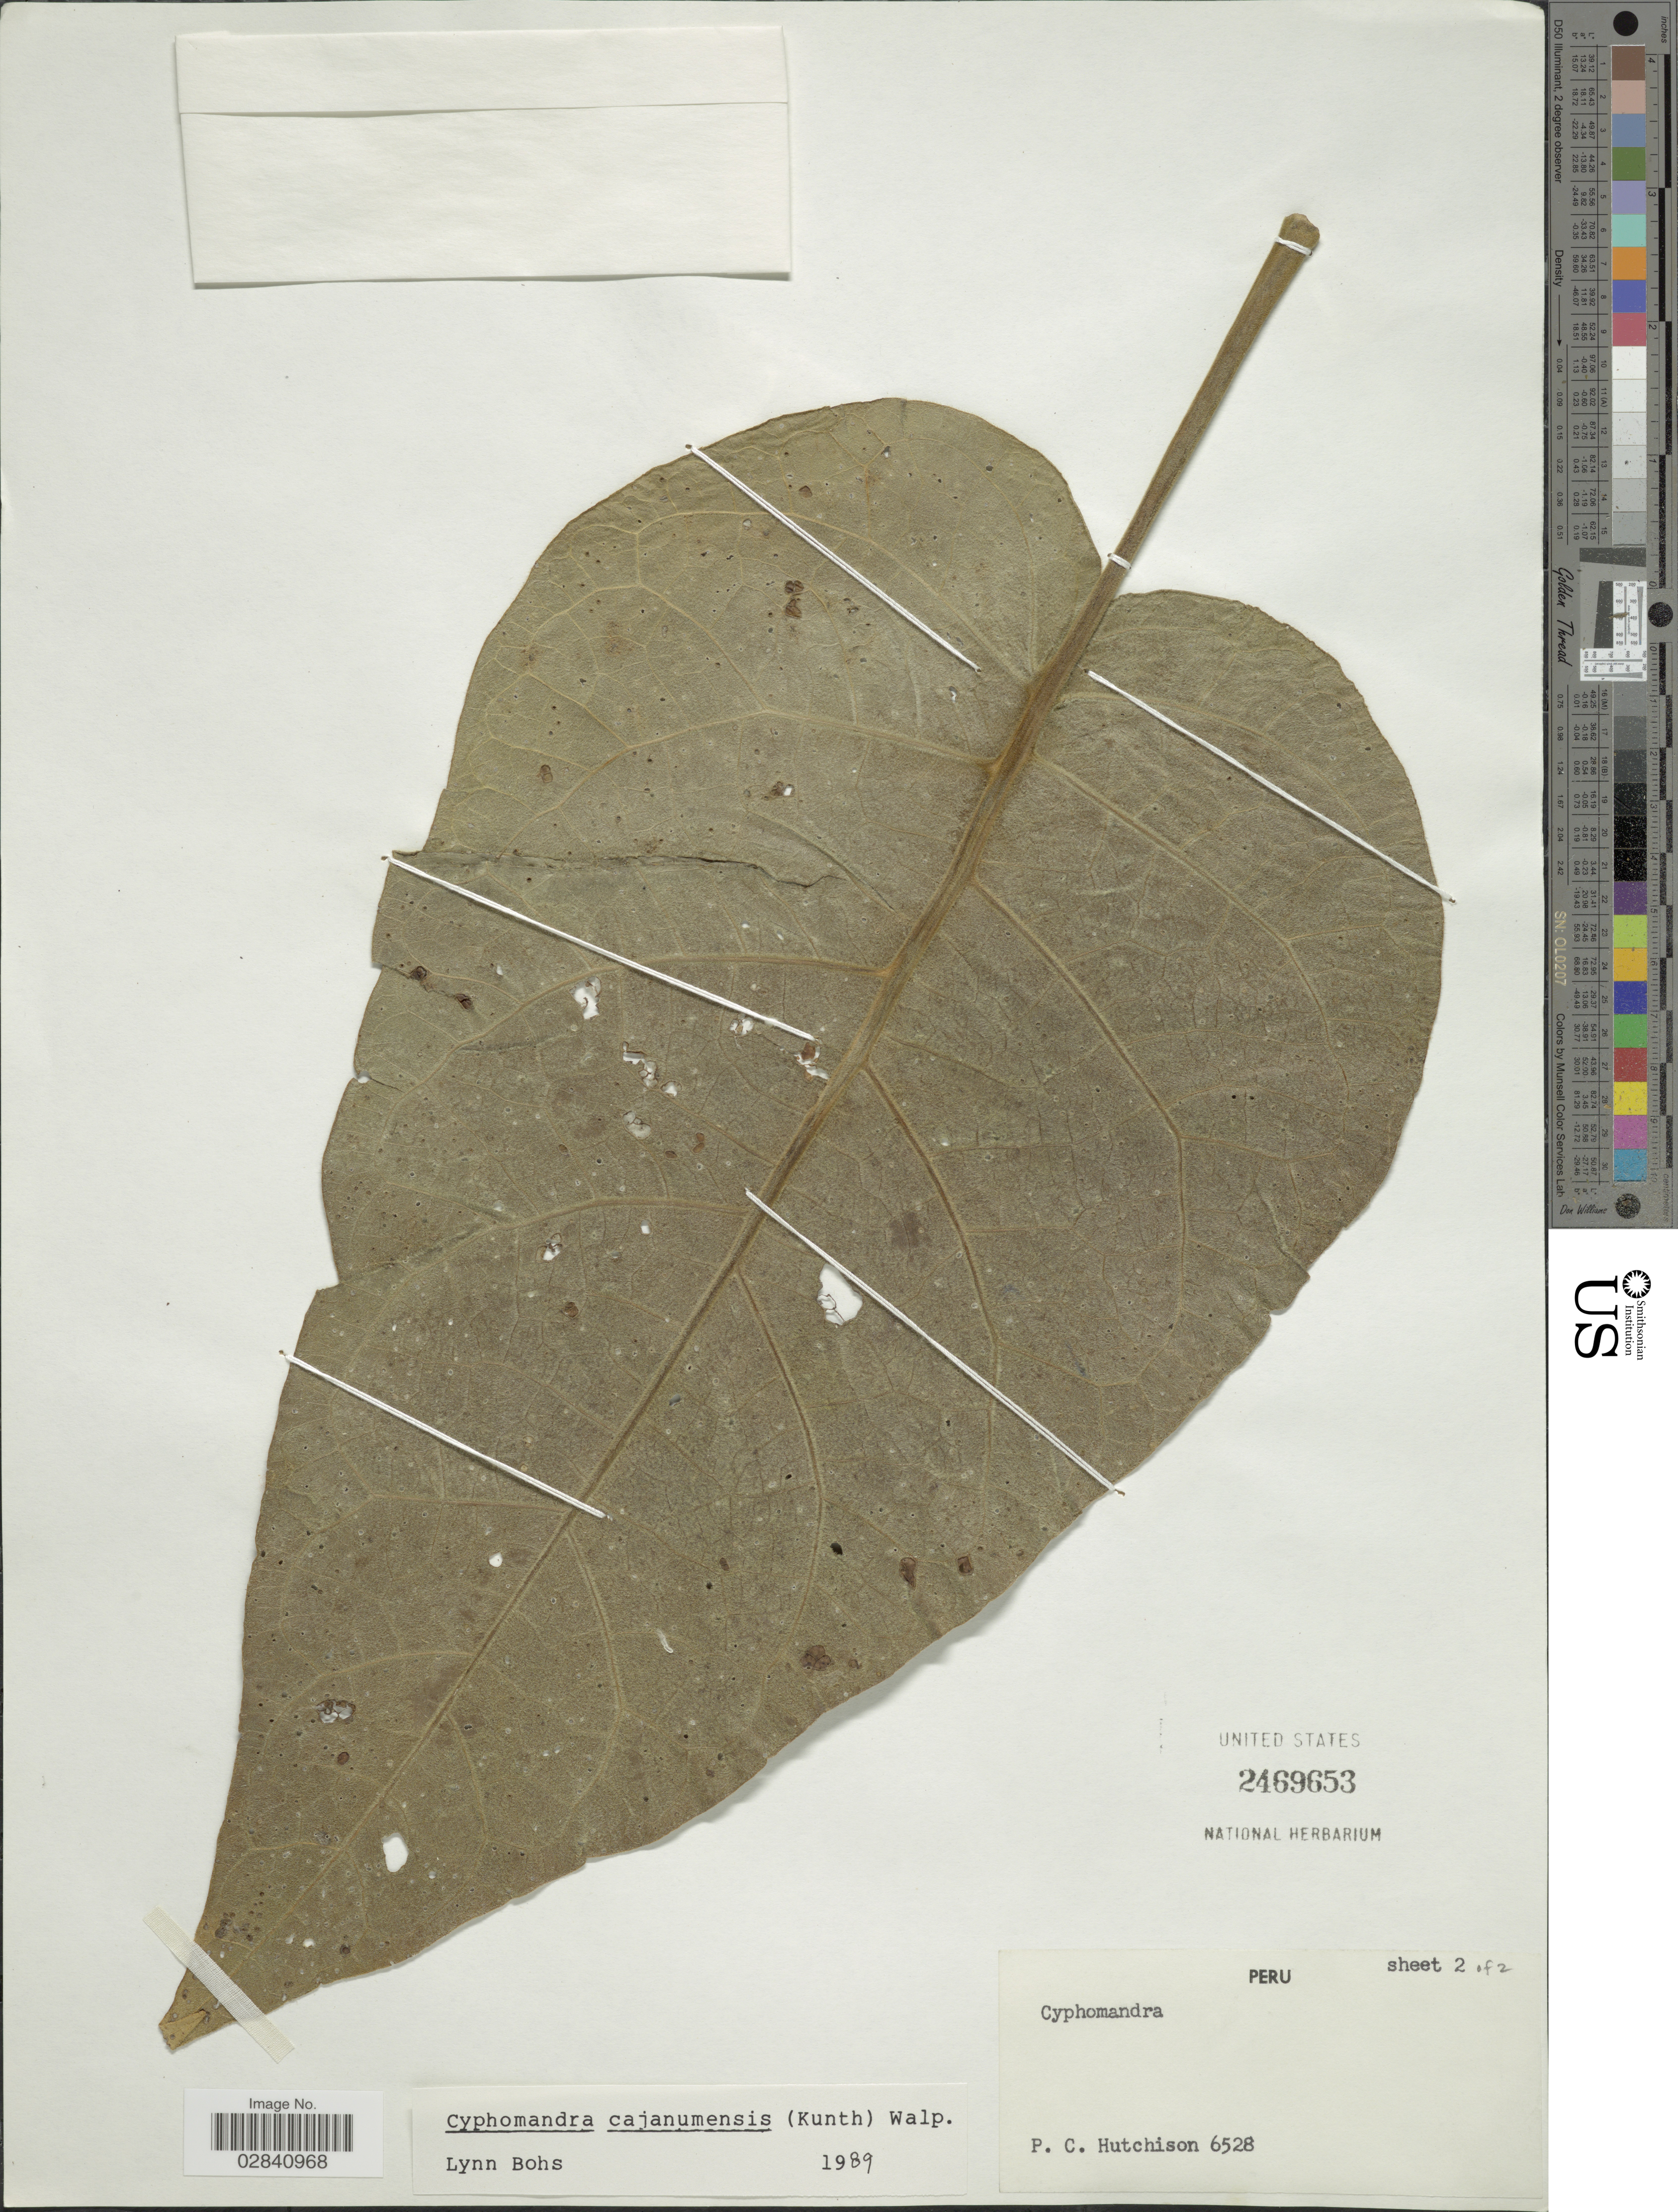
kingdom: Plantae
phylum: Tracheophyta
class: Magnoliopsida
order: Solanales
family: Solanaceae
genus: Cyphomandra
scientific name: Cyphomandra cajanumensis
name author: (Kunth) Sendtn. ex Walp.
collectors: P. C. Hutchison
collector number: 6528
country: Peru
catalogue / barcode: US 2469653